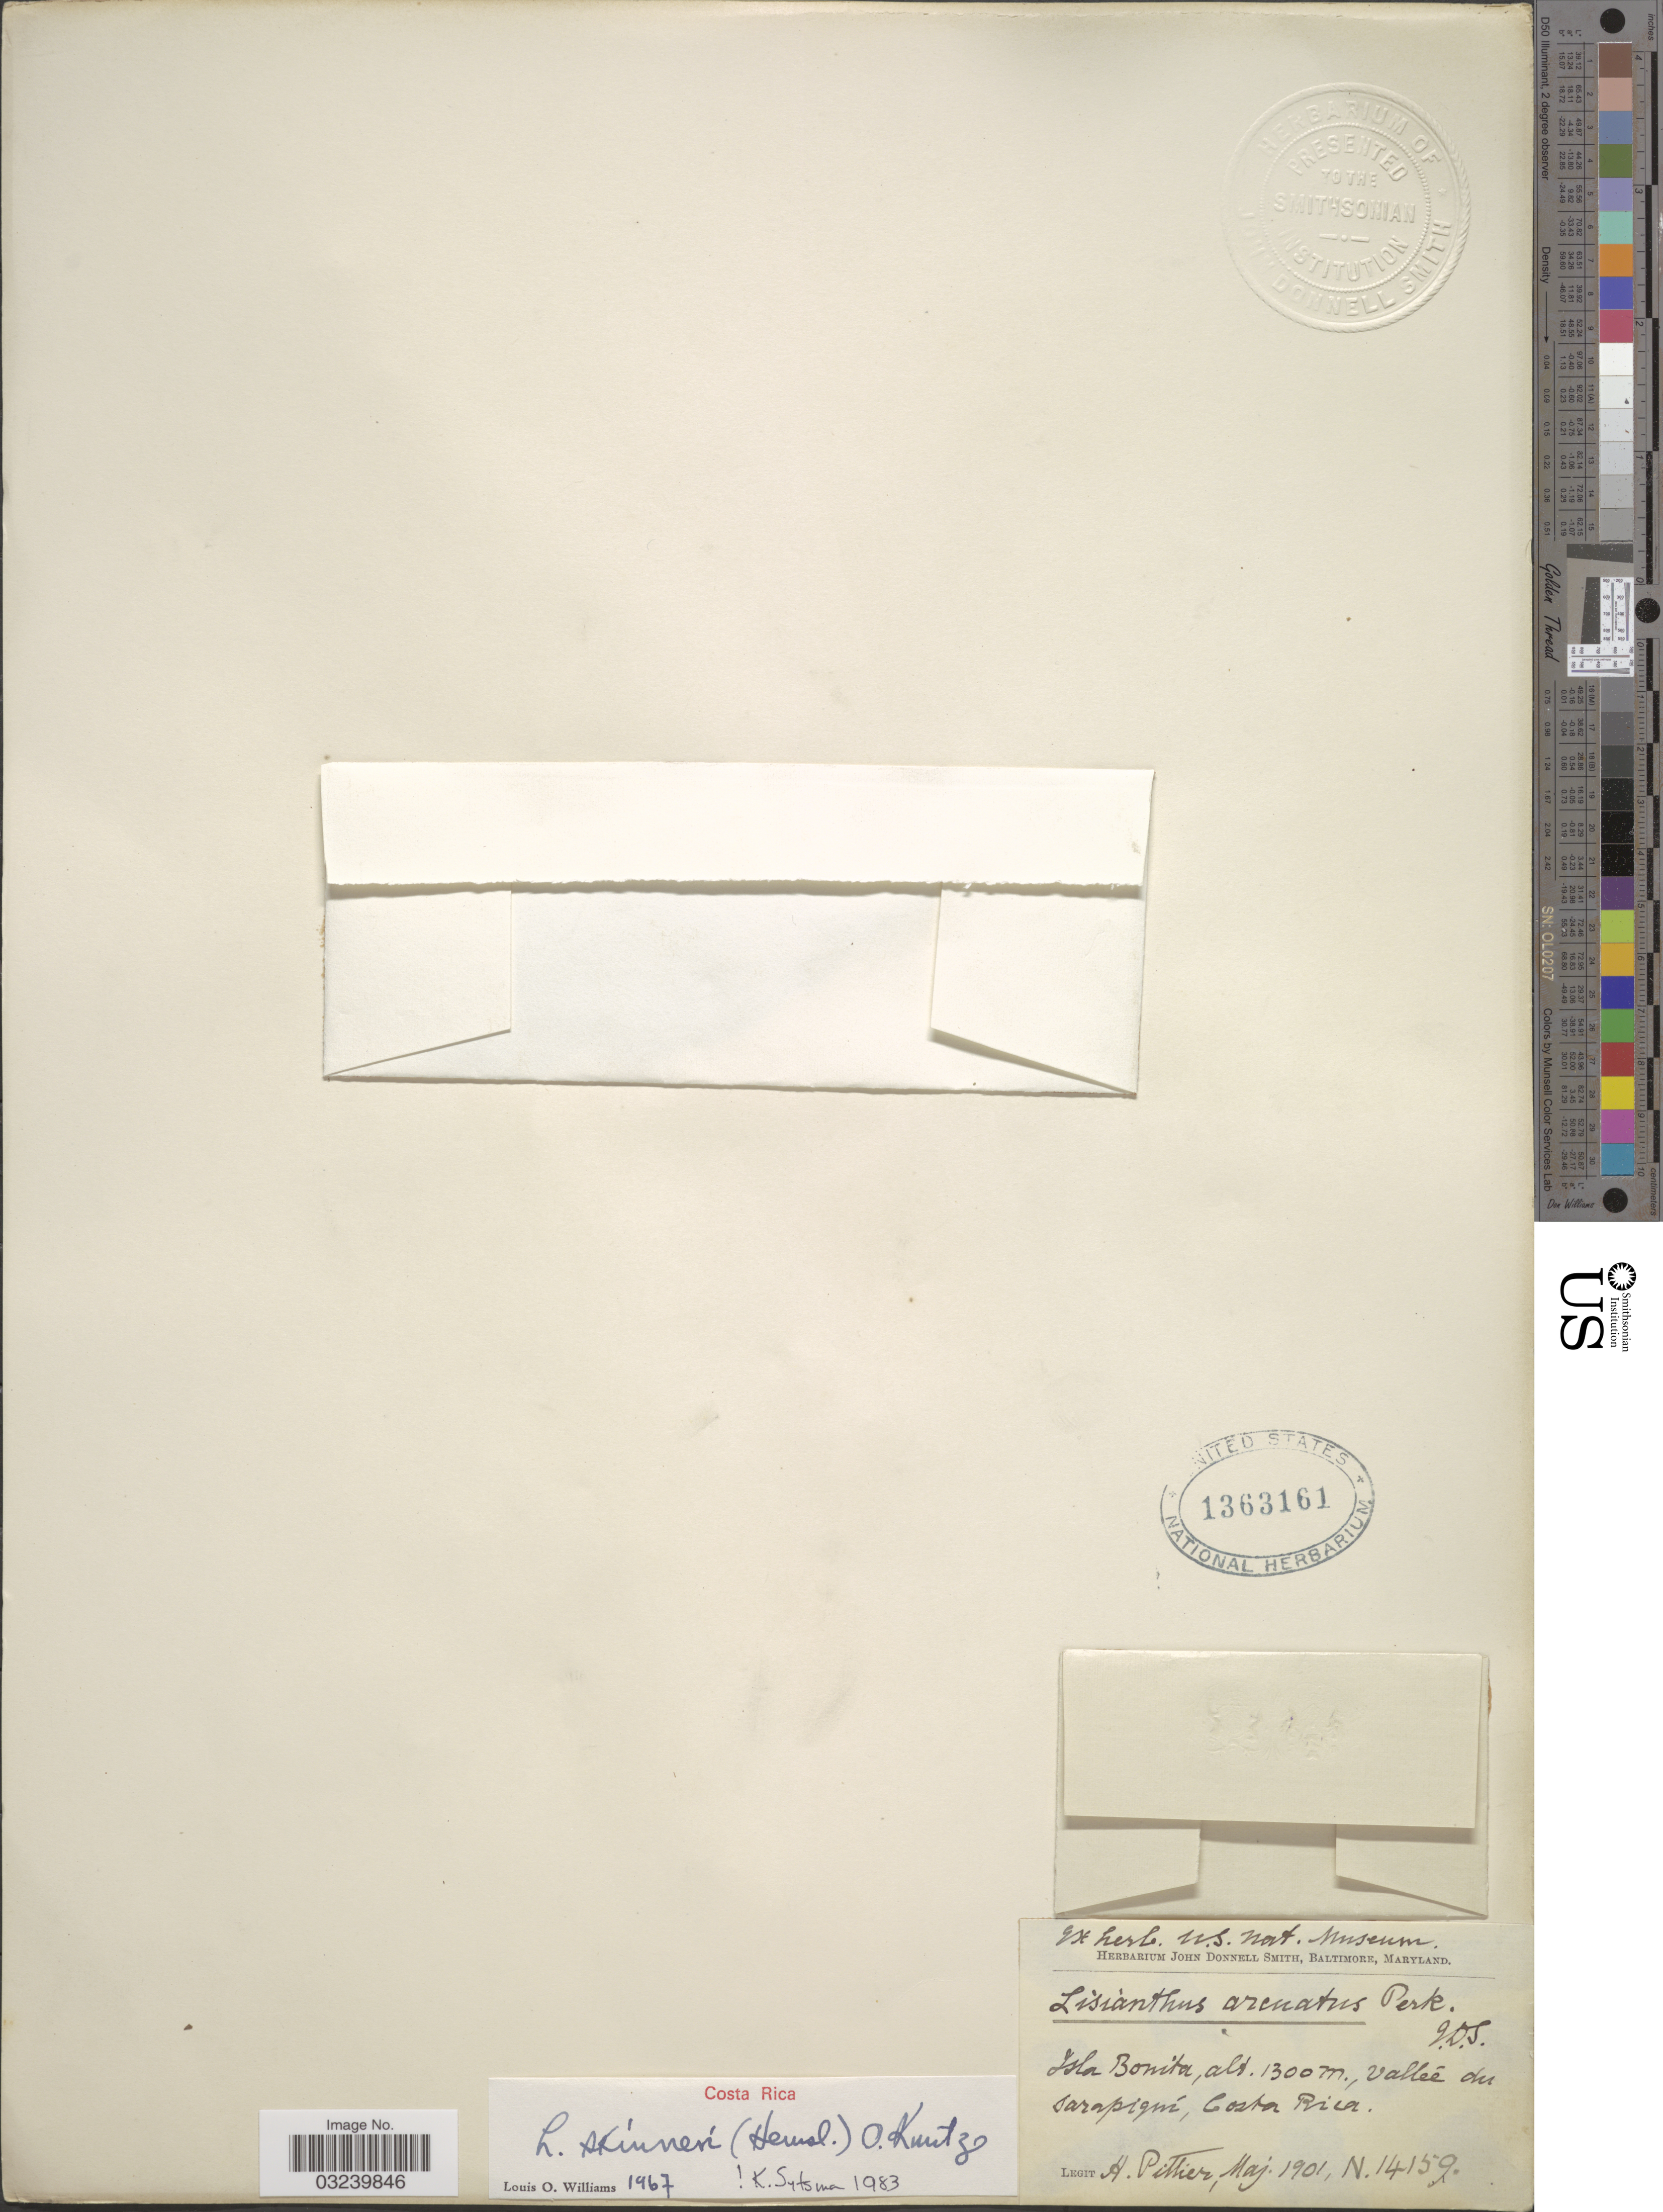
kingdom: Plantae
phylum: Tracheophyta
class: Magnoliopsida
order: Gentianales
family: Gentianaceae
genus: Lisianthius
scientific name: Lisianthius skinneri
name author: (Hemsl.) Kuntze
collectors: H. F. Pittier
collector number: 14159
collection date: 1901-05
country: Costa Rica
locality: Isla Bonita - Vallée du Sarapiquí.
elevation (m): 1300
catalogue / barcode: US 1363161